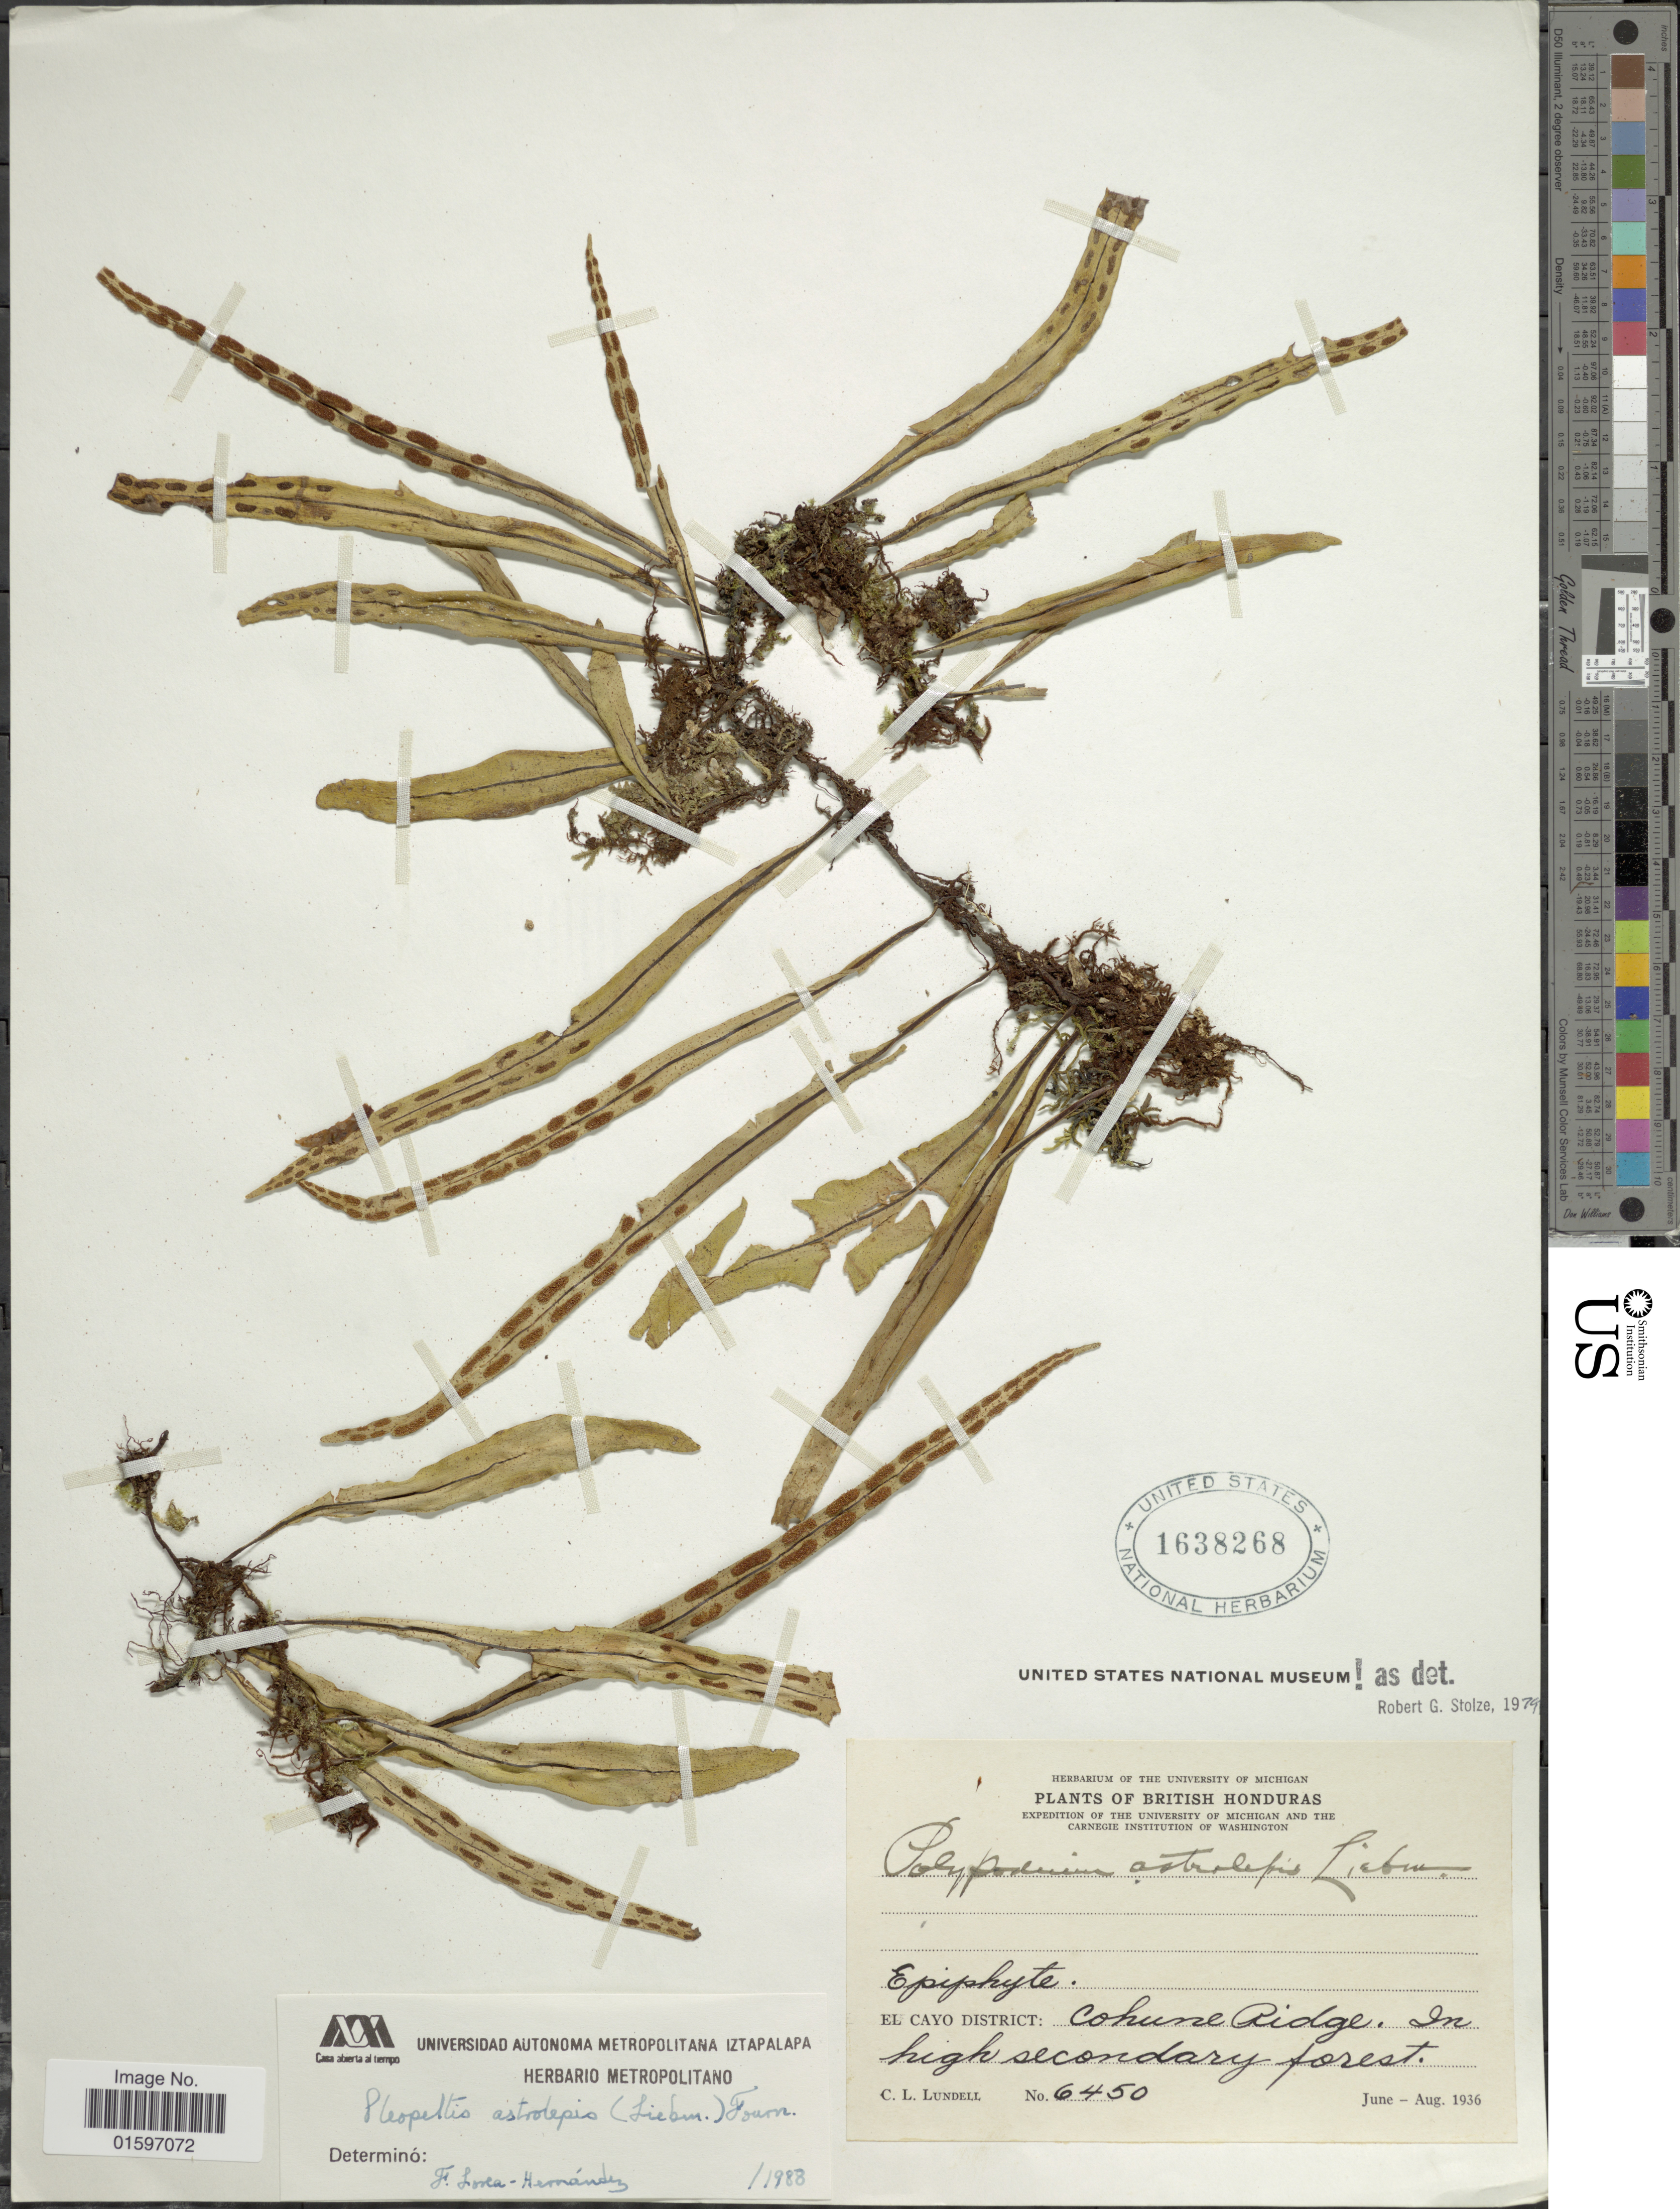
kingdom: Plantae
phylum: Tracheophyta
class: Polypodiopsida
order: Polypodiales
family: Polypodiaceae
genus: Pleopeltis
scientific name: Pleopeltis astrolepis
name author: (Liebm.) E. Fourn.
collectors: C. L. Lundell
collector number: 6450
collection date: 1936-06/1936-08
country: Belize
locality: British Honduras, El Cayo District: Cohune Rdigem in high secondary forest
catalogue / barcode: US 1638268